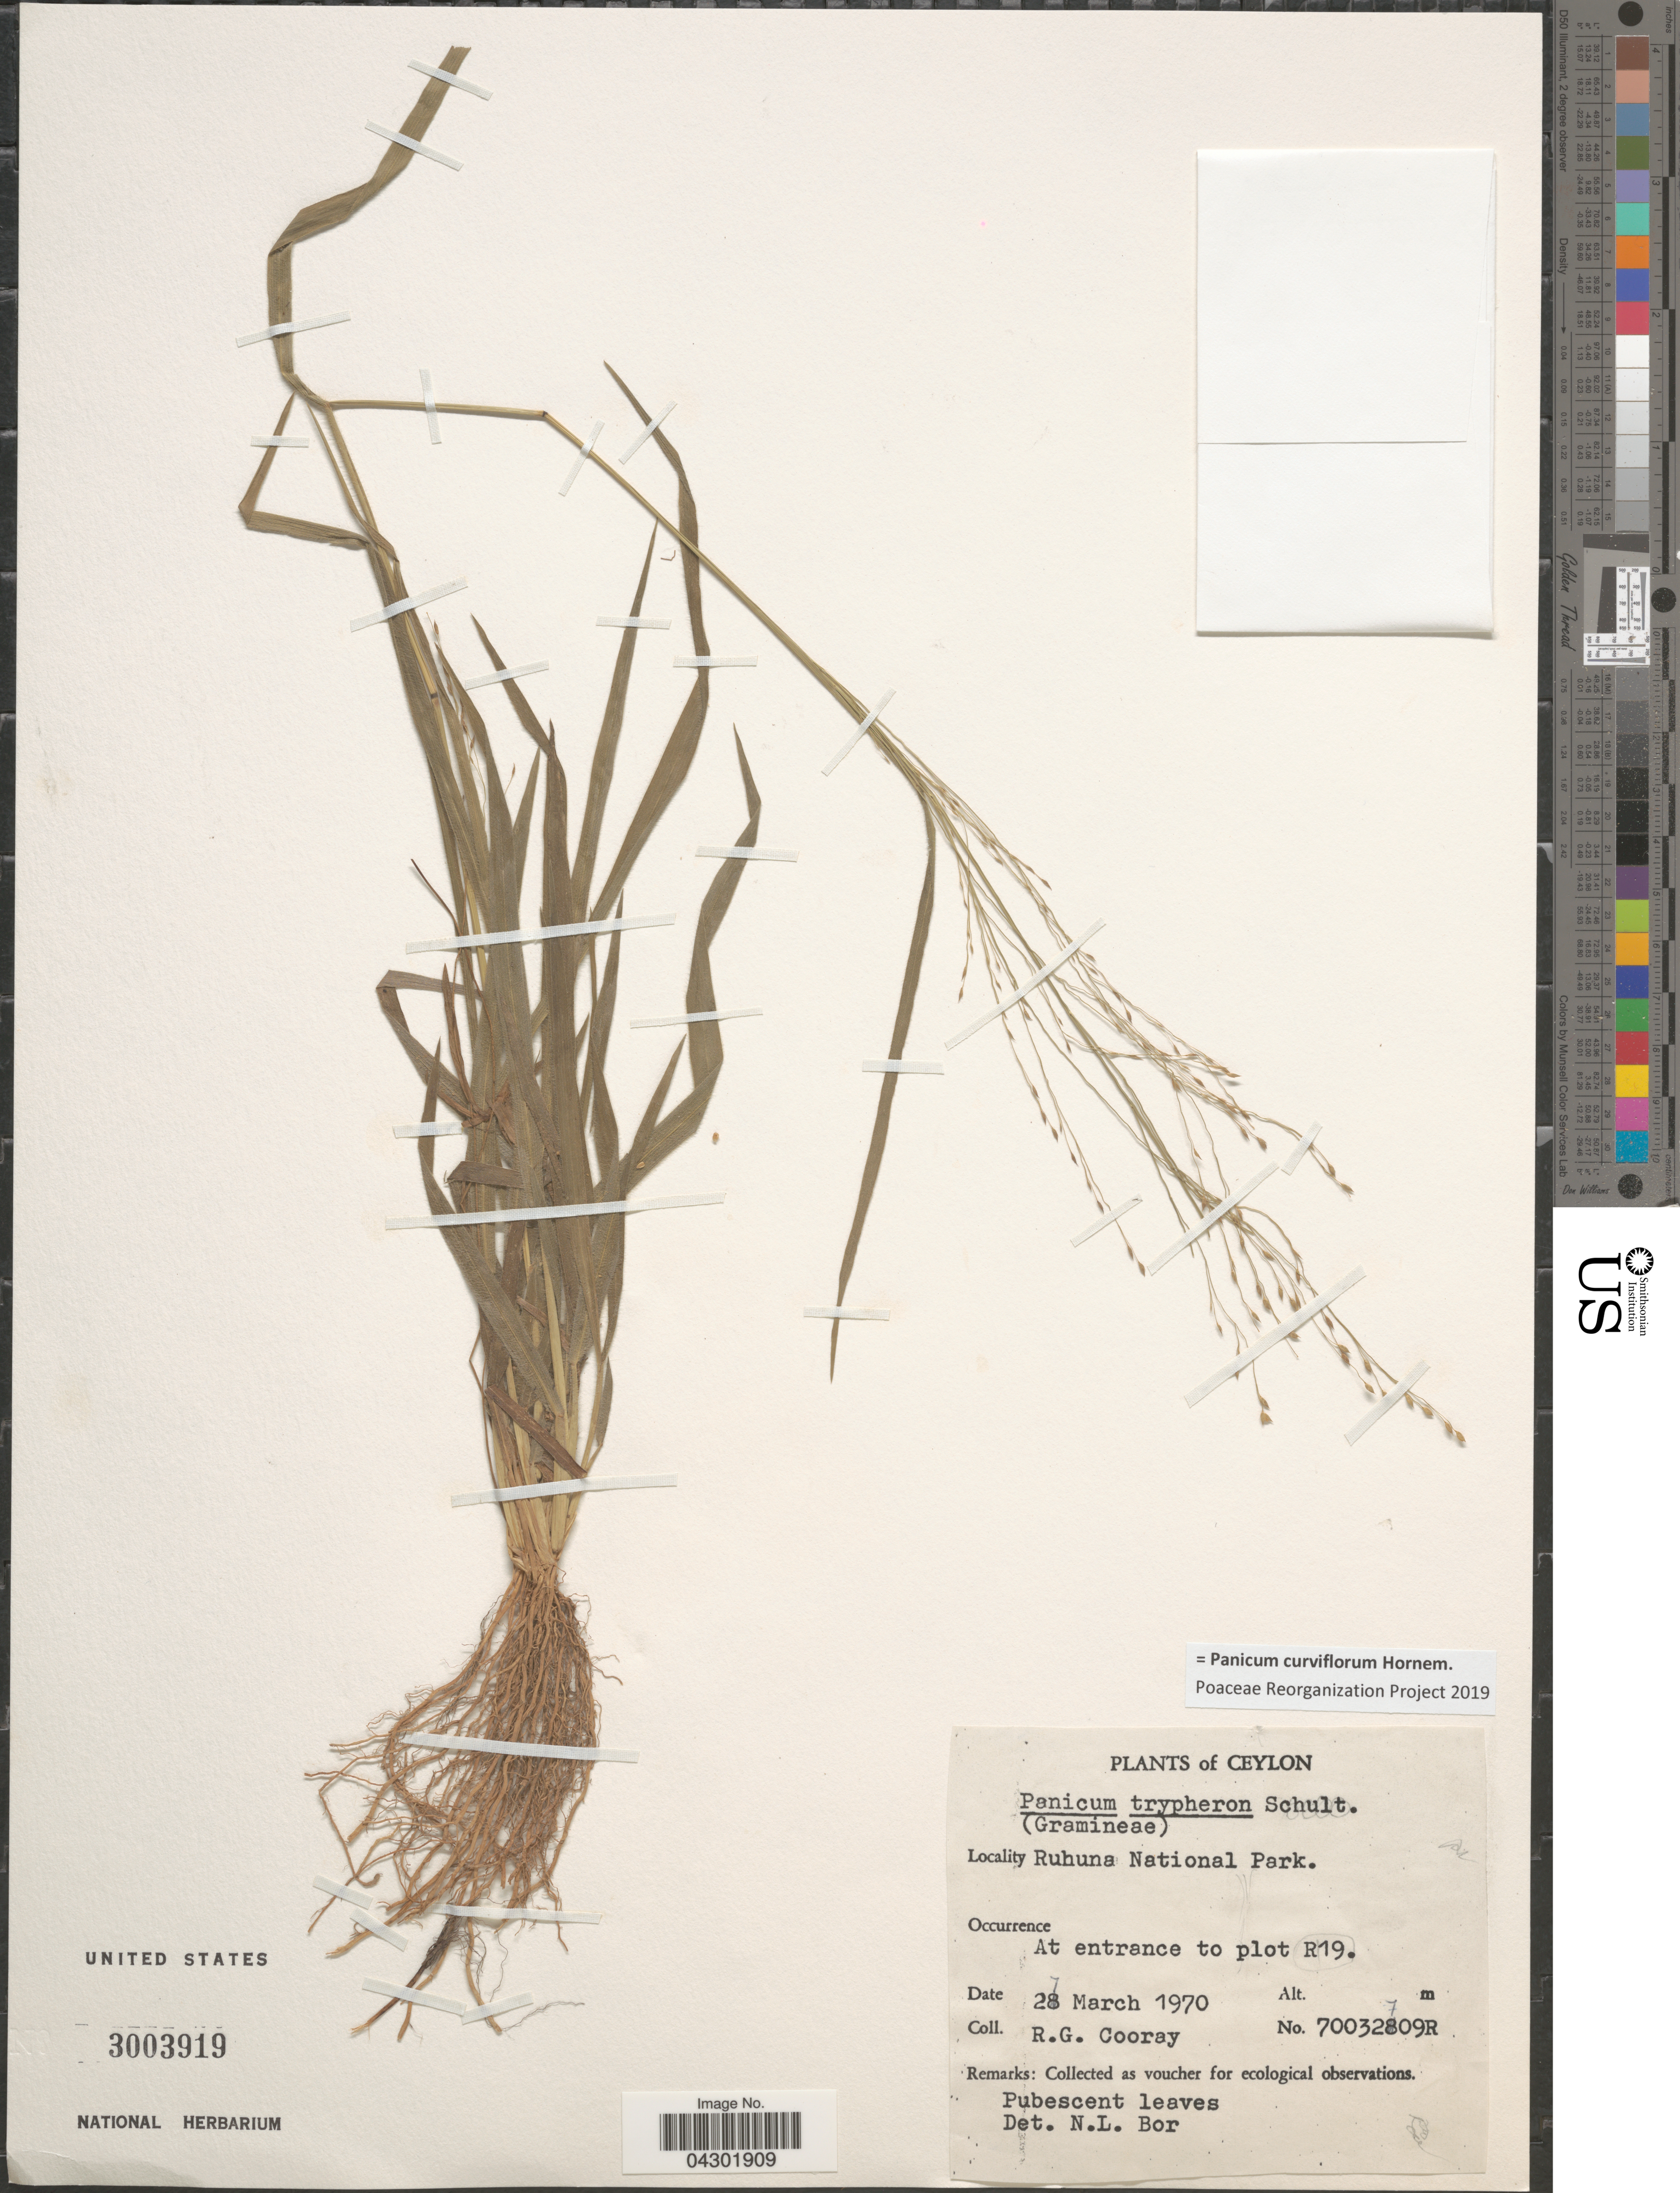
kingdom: Plantae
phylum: Tracheophyta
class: Liliopsida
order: Poales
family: Poaceae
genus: Panicum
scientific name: Panicum curviflorum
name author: Hornem.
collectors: R. Cooray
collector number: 70032709R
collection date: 1970-03-27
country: Sri Lanka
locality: Ceylon. Ruhuna National Park. At entrance to Plot R19.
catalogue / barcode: US 3003919